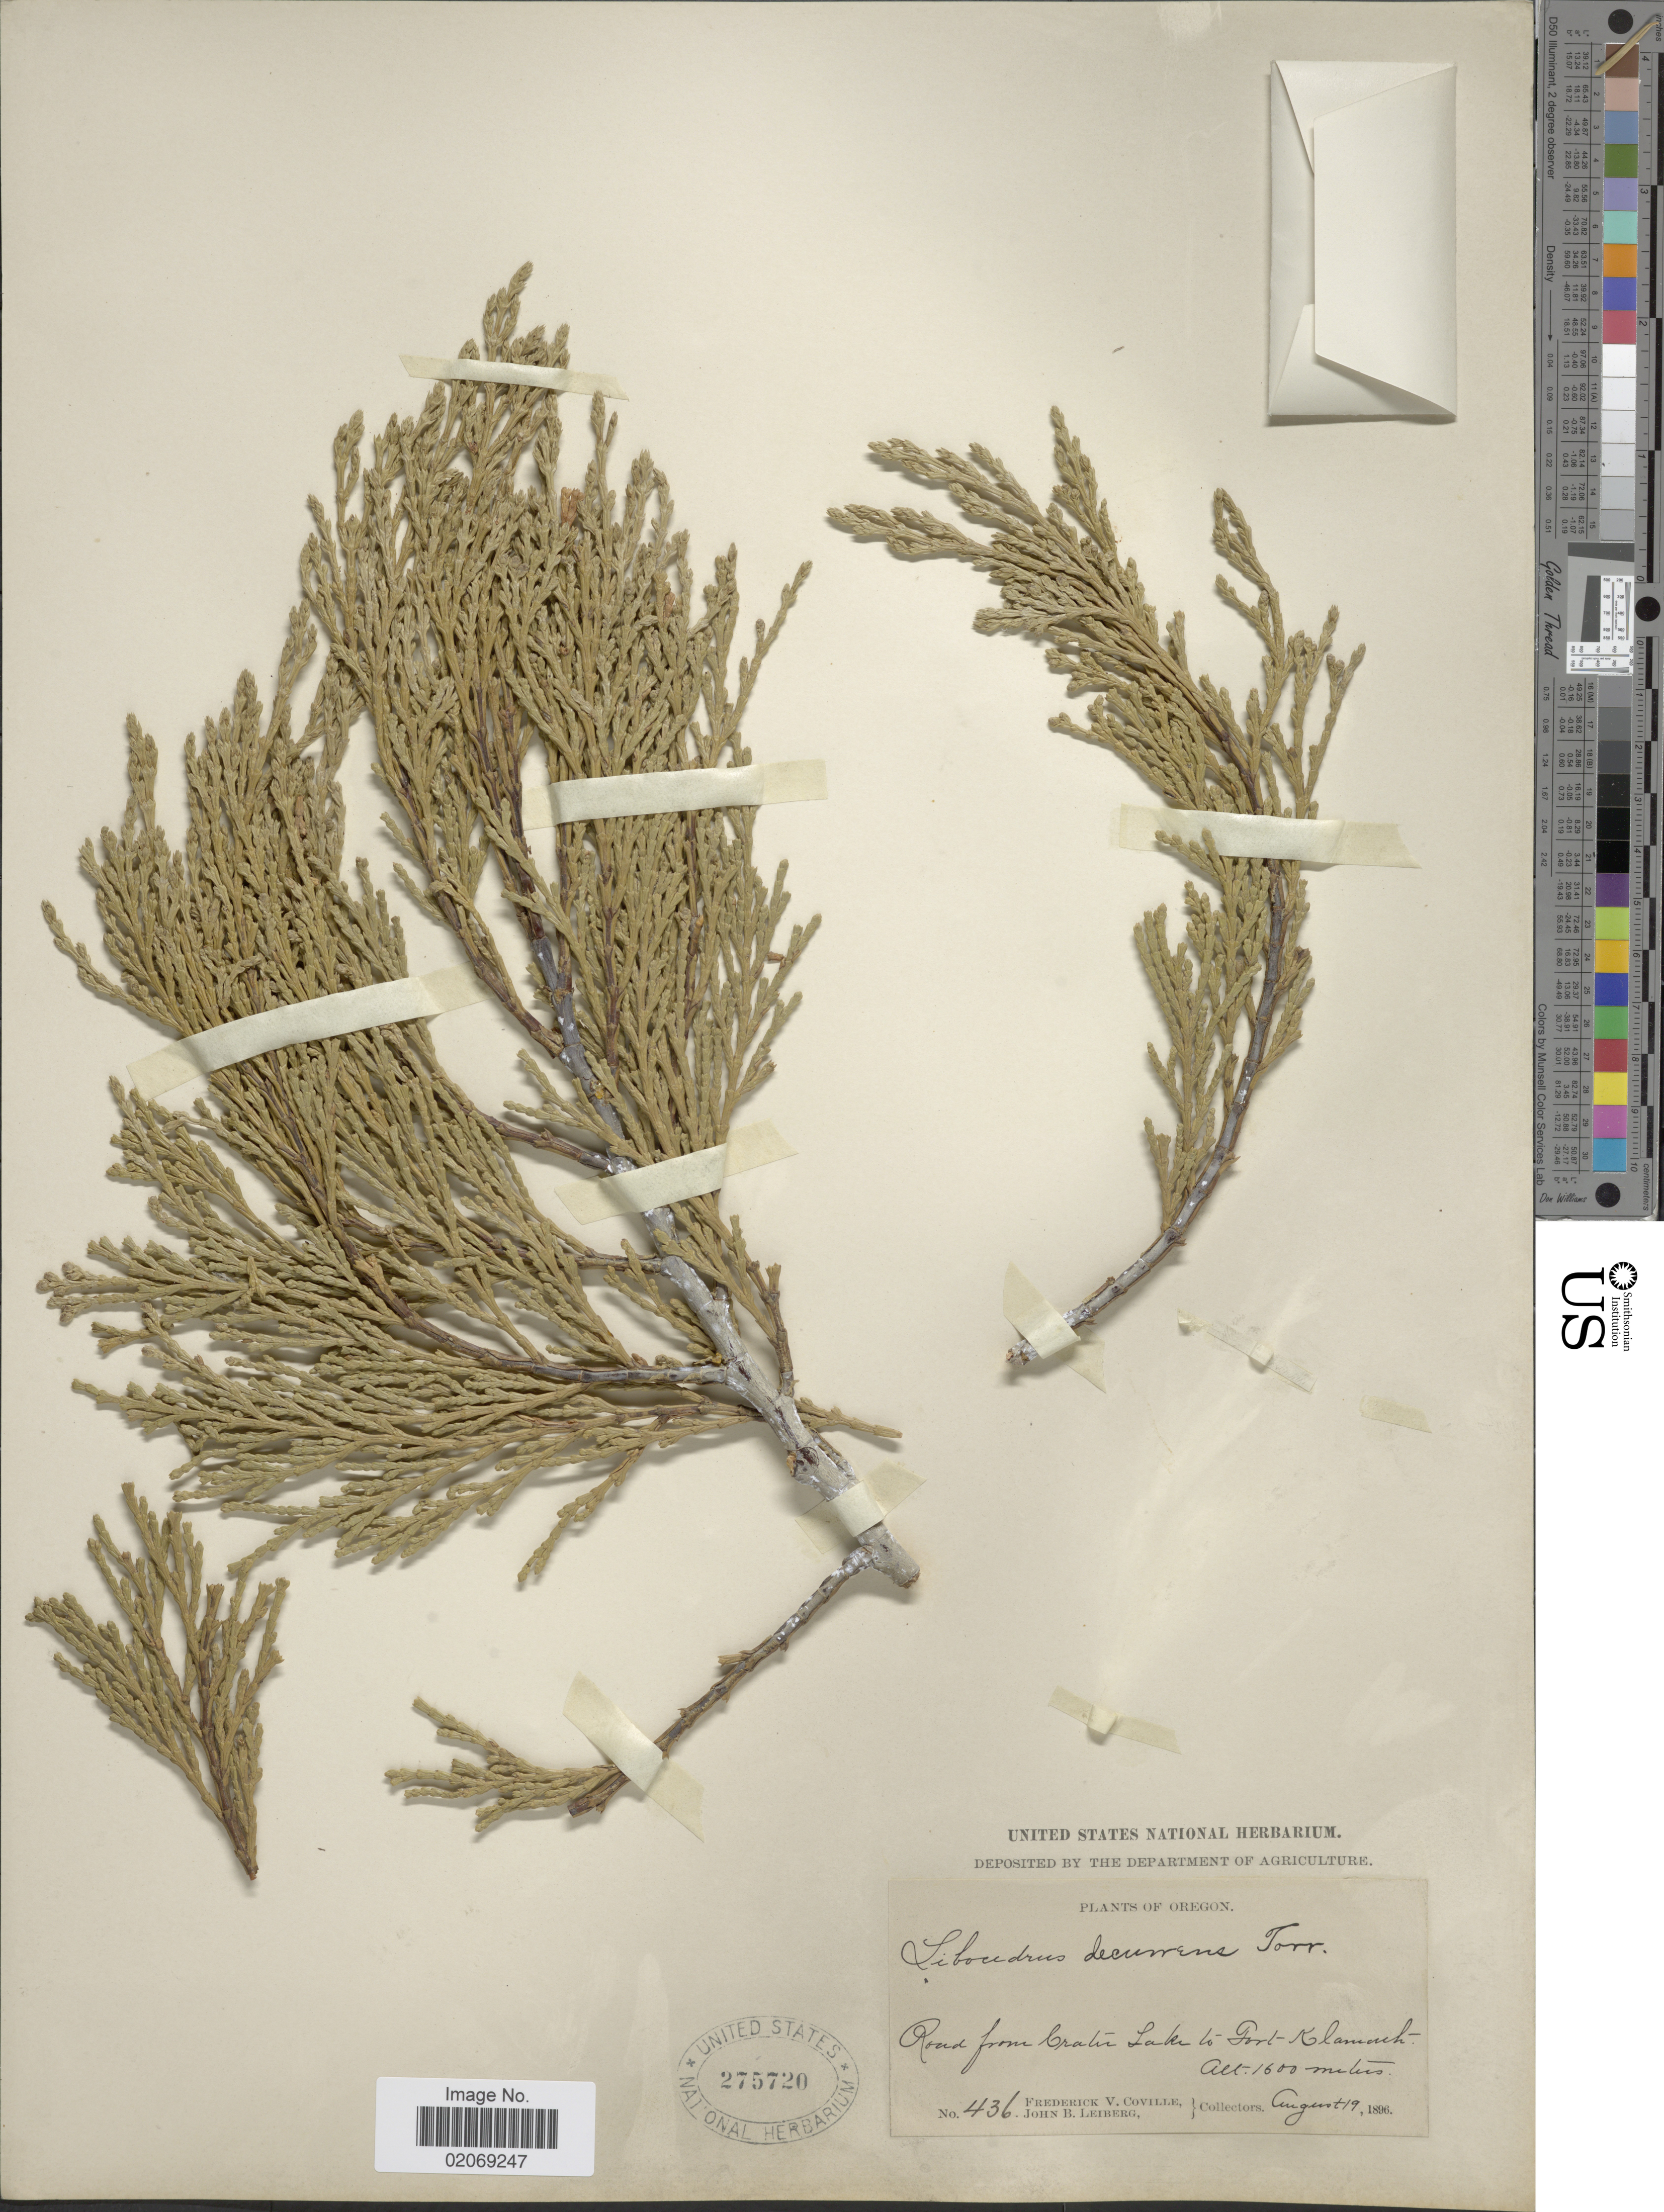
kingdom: Plantae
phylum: Tracheophyta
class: Pinopsida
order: Pinales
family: Cupressaceae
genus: Libocedrus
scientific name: Libocedrus decurrens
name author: Torr.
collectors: F. V. Coville & J. B. Leiberg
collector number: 436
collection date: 1896-08-19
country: United States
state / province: Oregon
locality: Road from Crater Lake to Fort Klamath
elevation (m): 1600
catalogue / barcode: US 275720